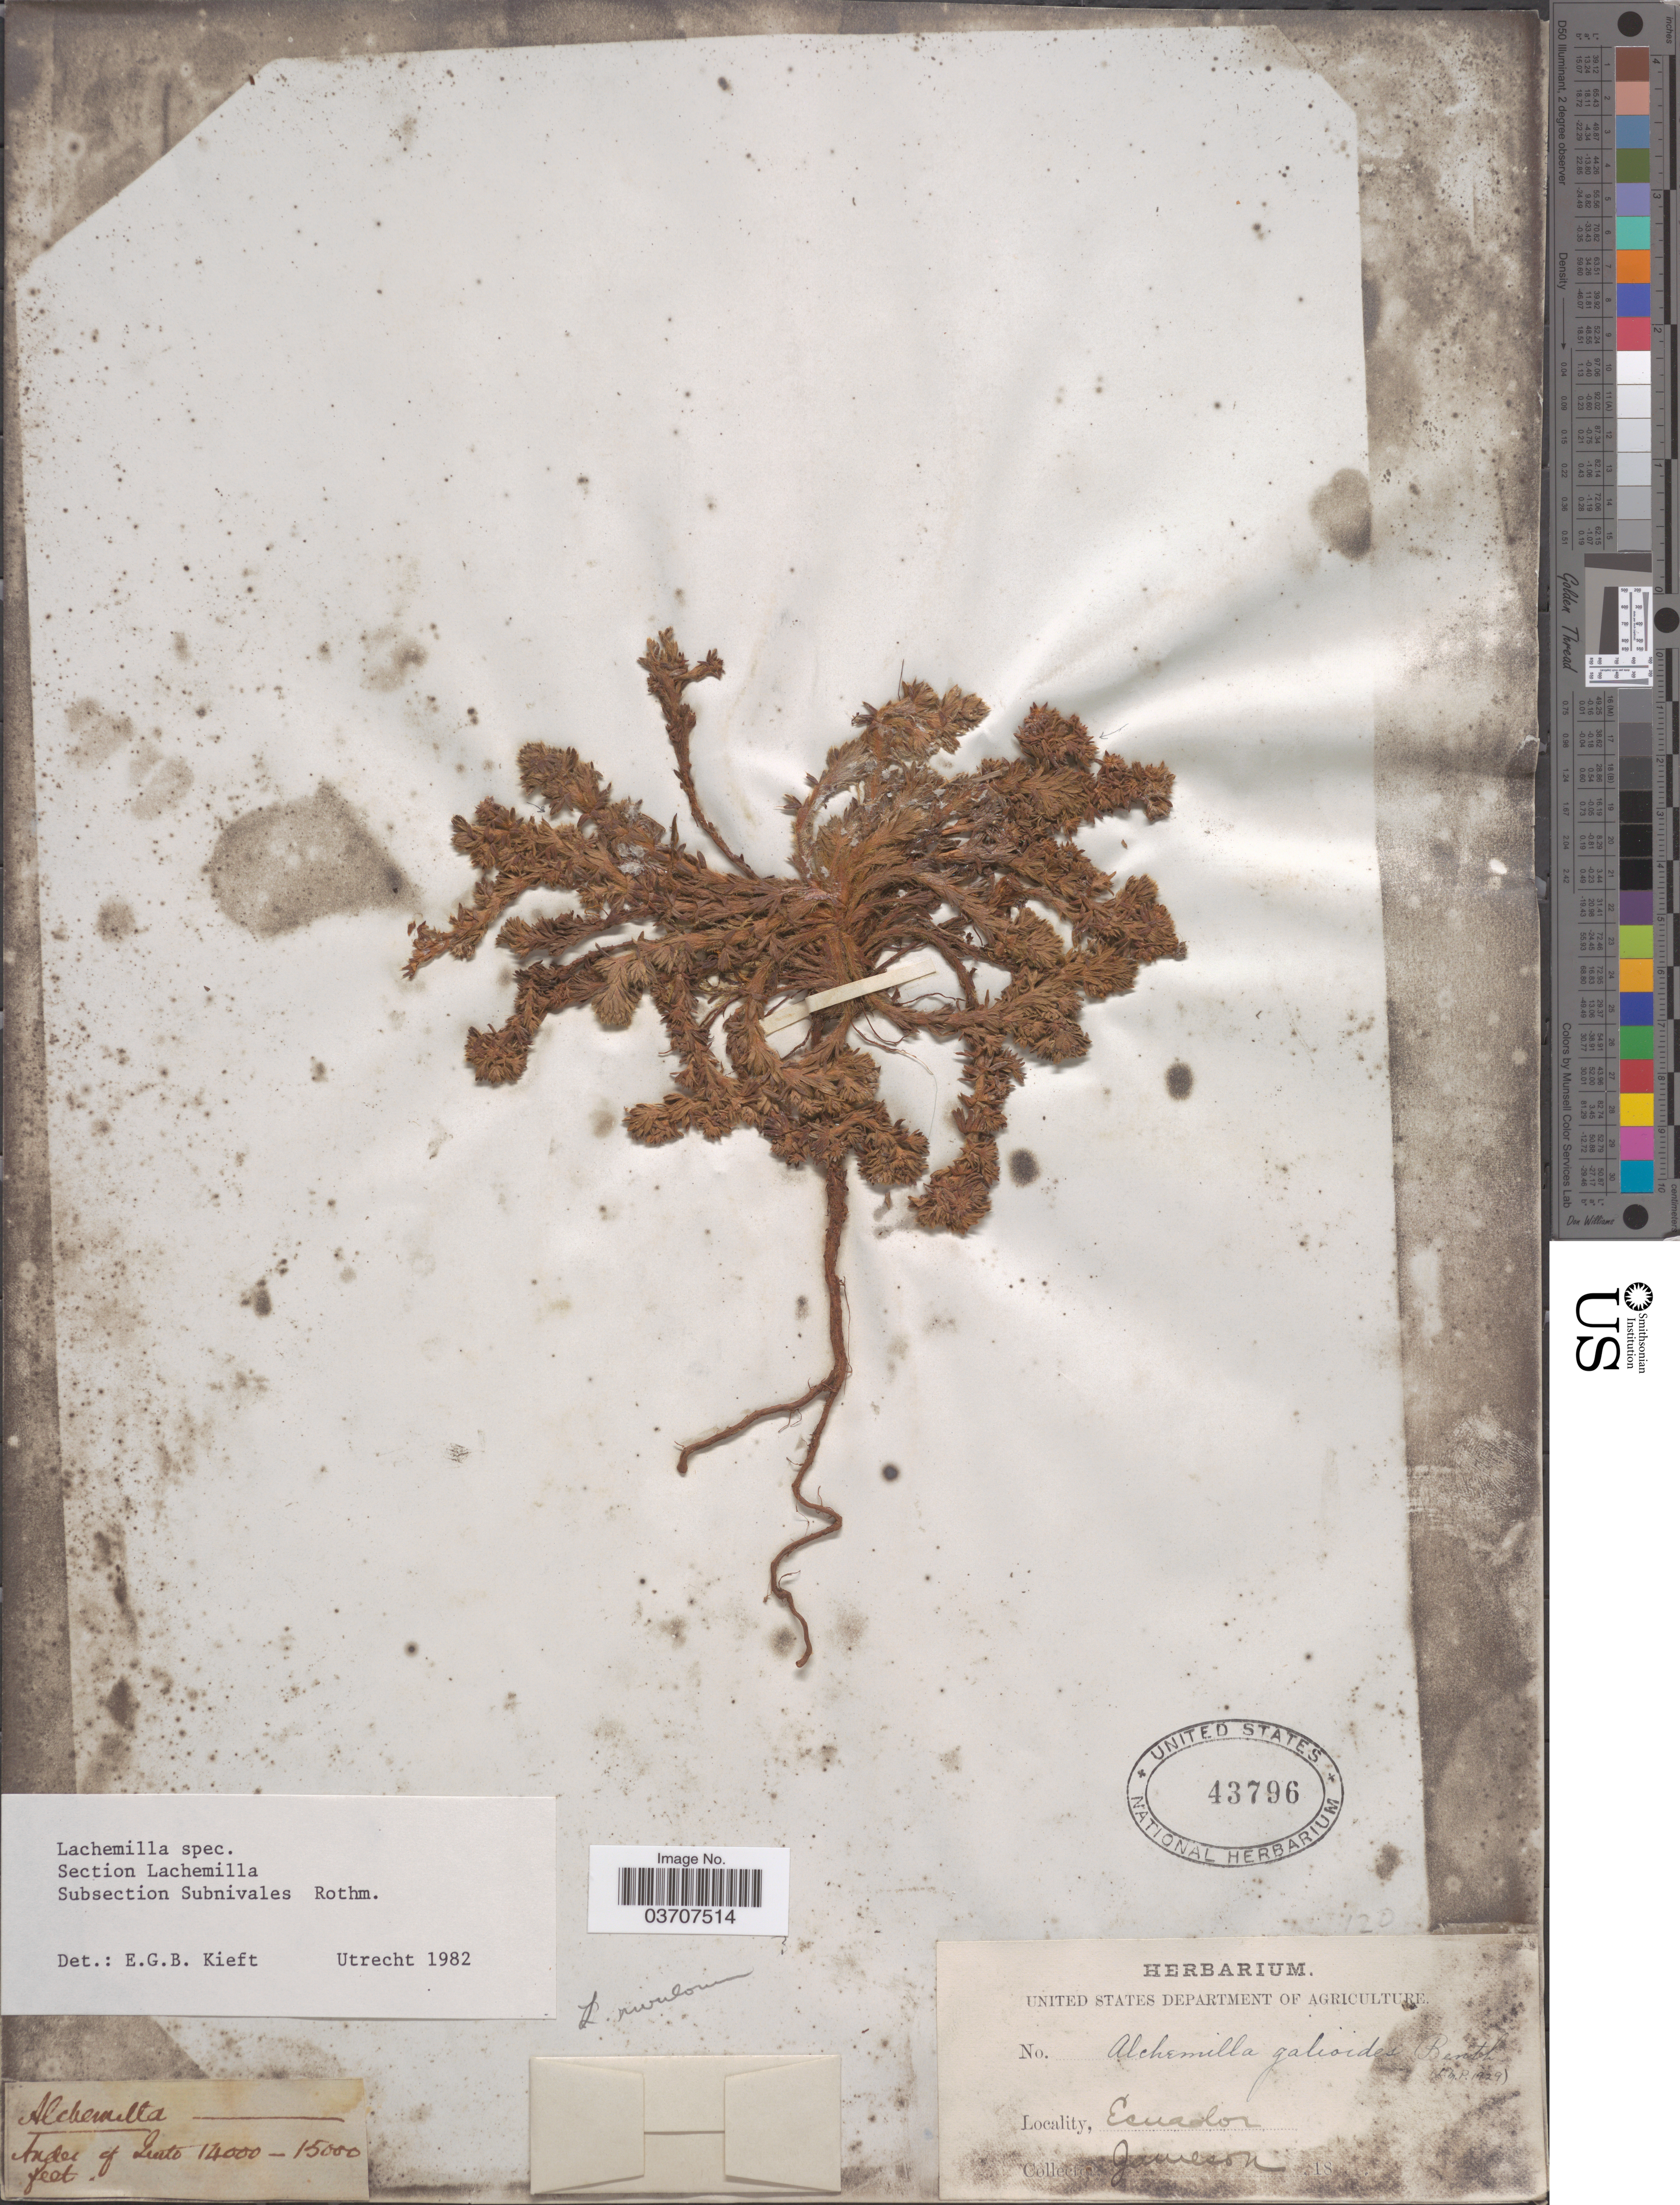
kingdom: Plantae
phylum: Tracheophyta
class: Magnoliopsida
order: Rosales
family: Rosaceae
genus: Lachemilla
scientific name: Lachemilla sp.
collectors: -- Jameson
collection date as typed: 18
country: Ecuador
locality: Andes of Quito.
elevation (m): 4267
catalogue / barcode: US 41796